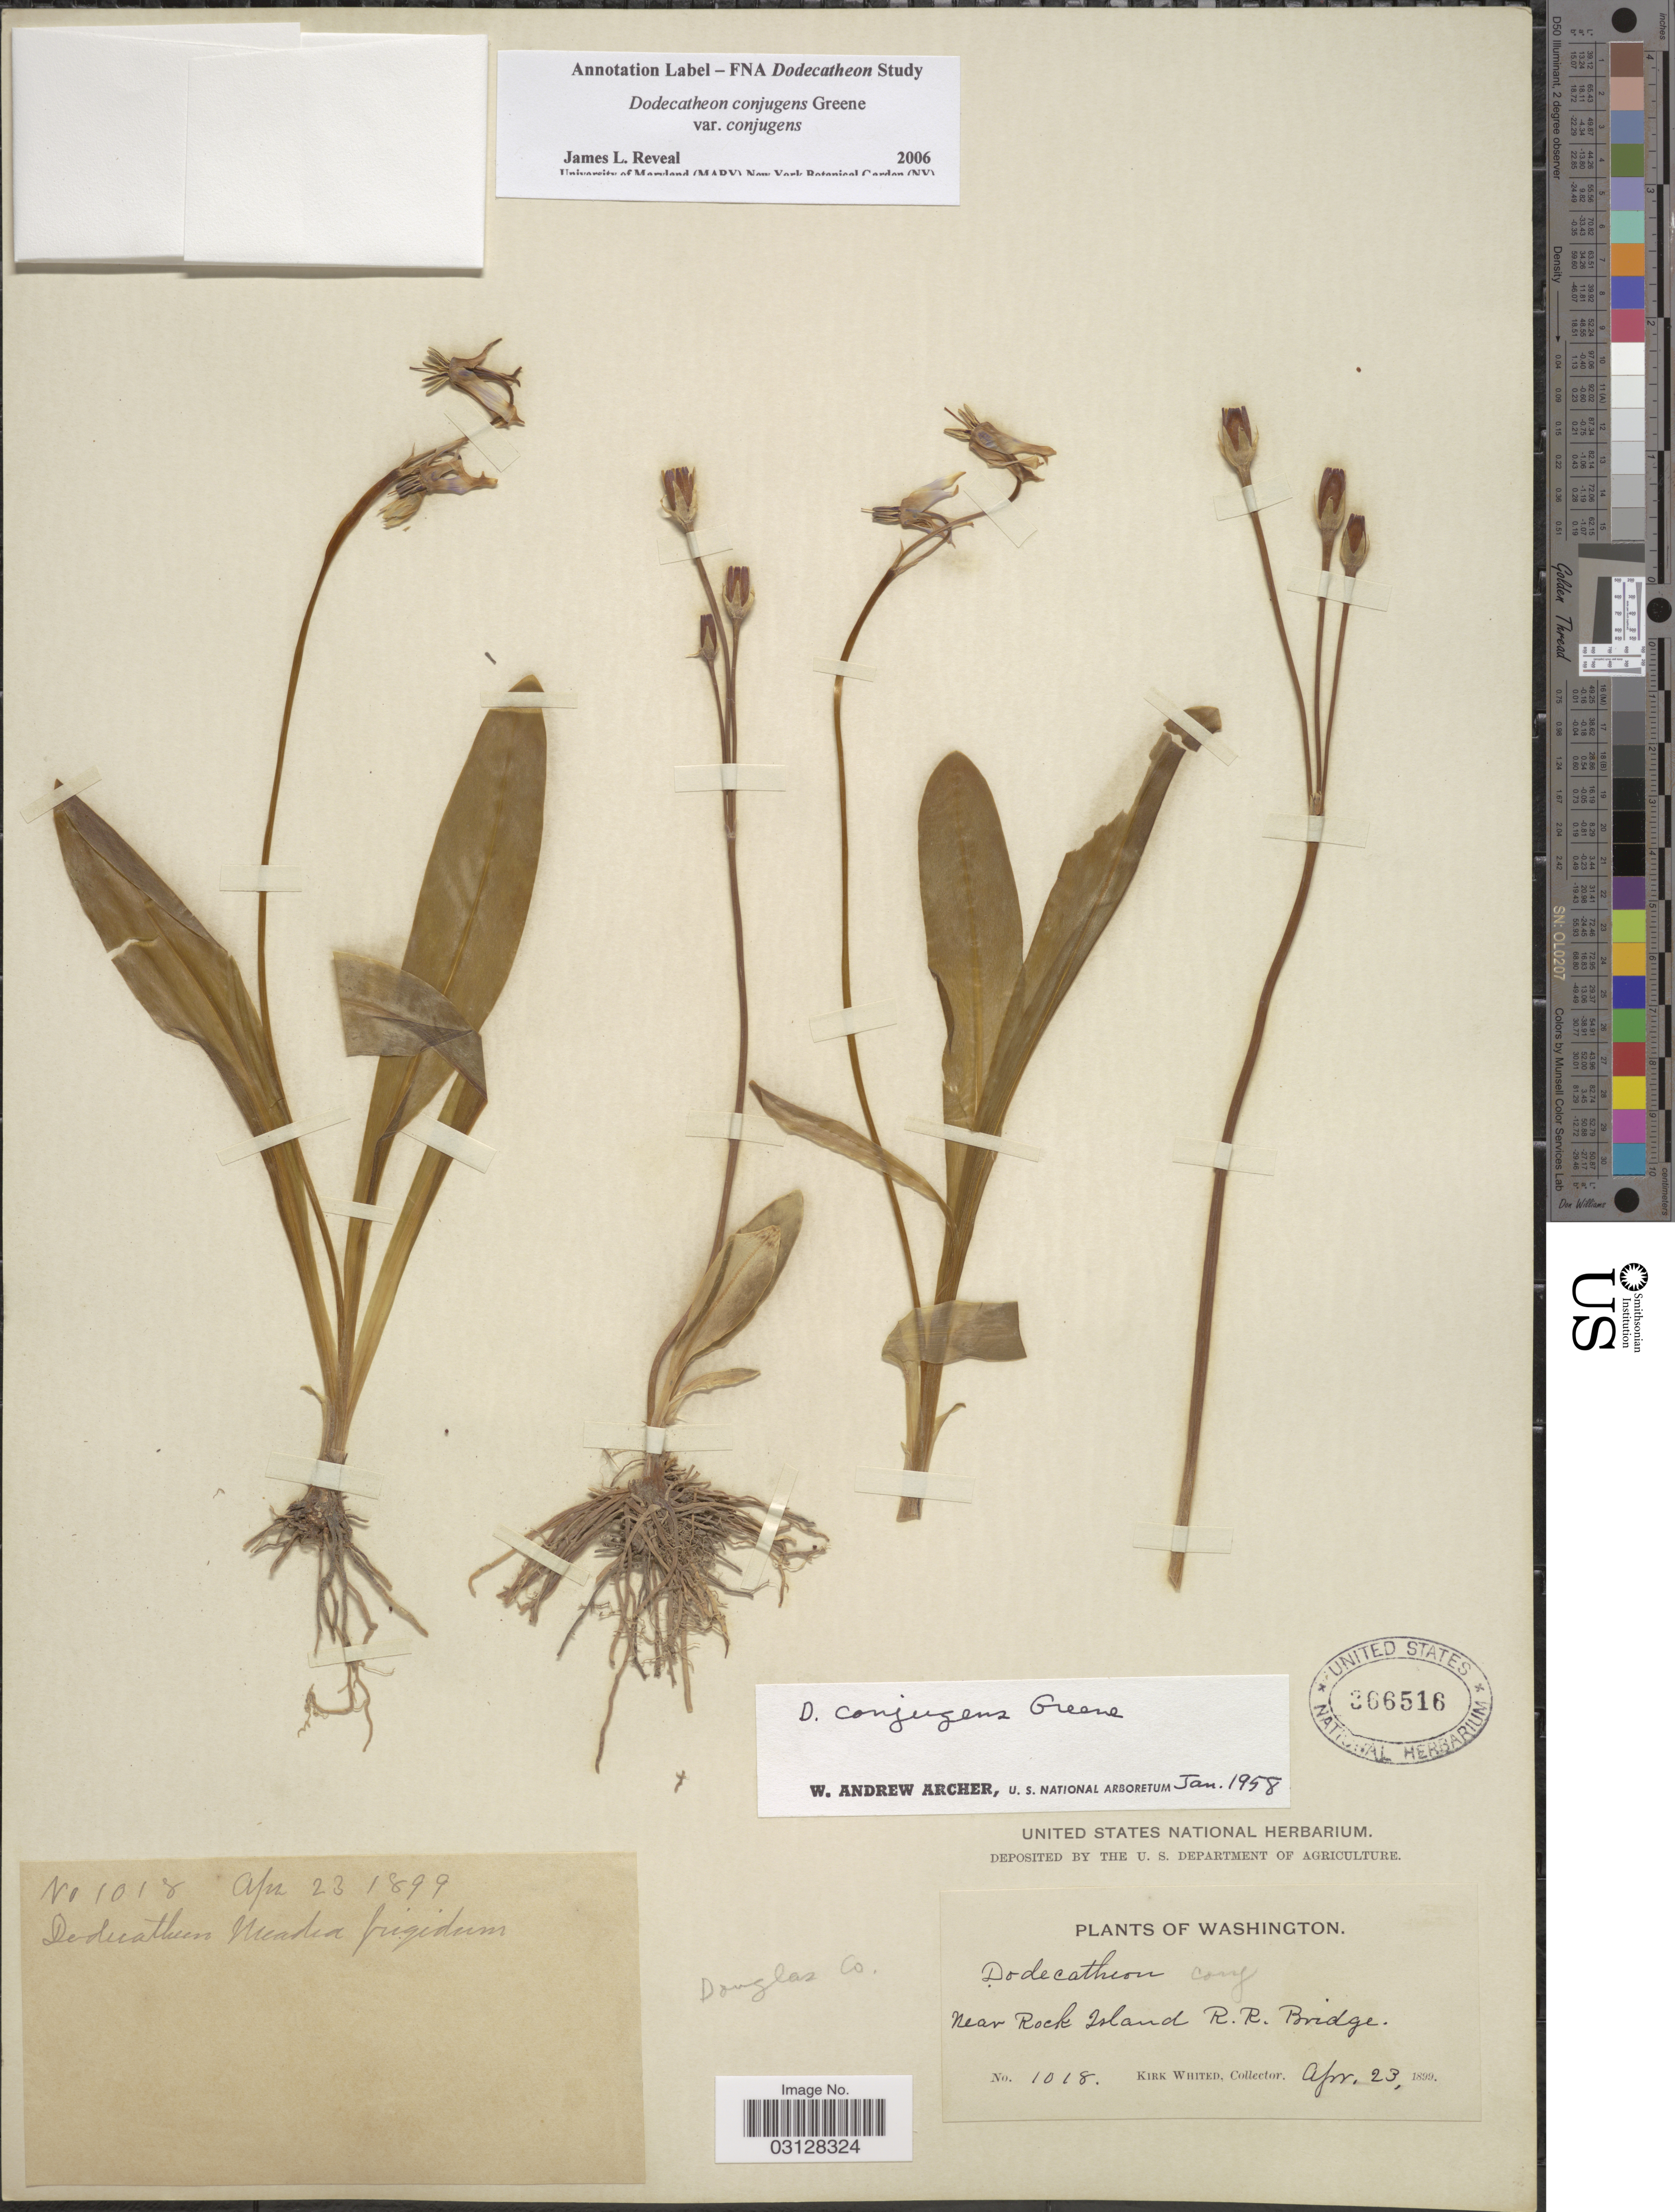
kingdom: Plantae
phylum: Tracheophyta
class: Magnoliopsida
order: Ericales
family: Primulaceae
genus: Dodecatheon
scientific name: Dodecatheon conjugens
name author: Greene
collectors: K. Whited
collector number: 1018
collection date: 1899-04-23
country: United States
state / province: Washington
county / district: Douglas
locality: Near Rock Island, R.R. Bridge. Douglas Co.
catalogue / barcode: US 366516